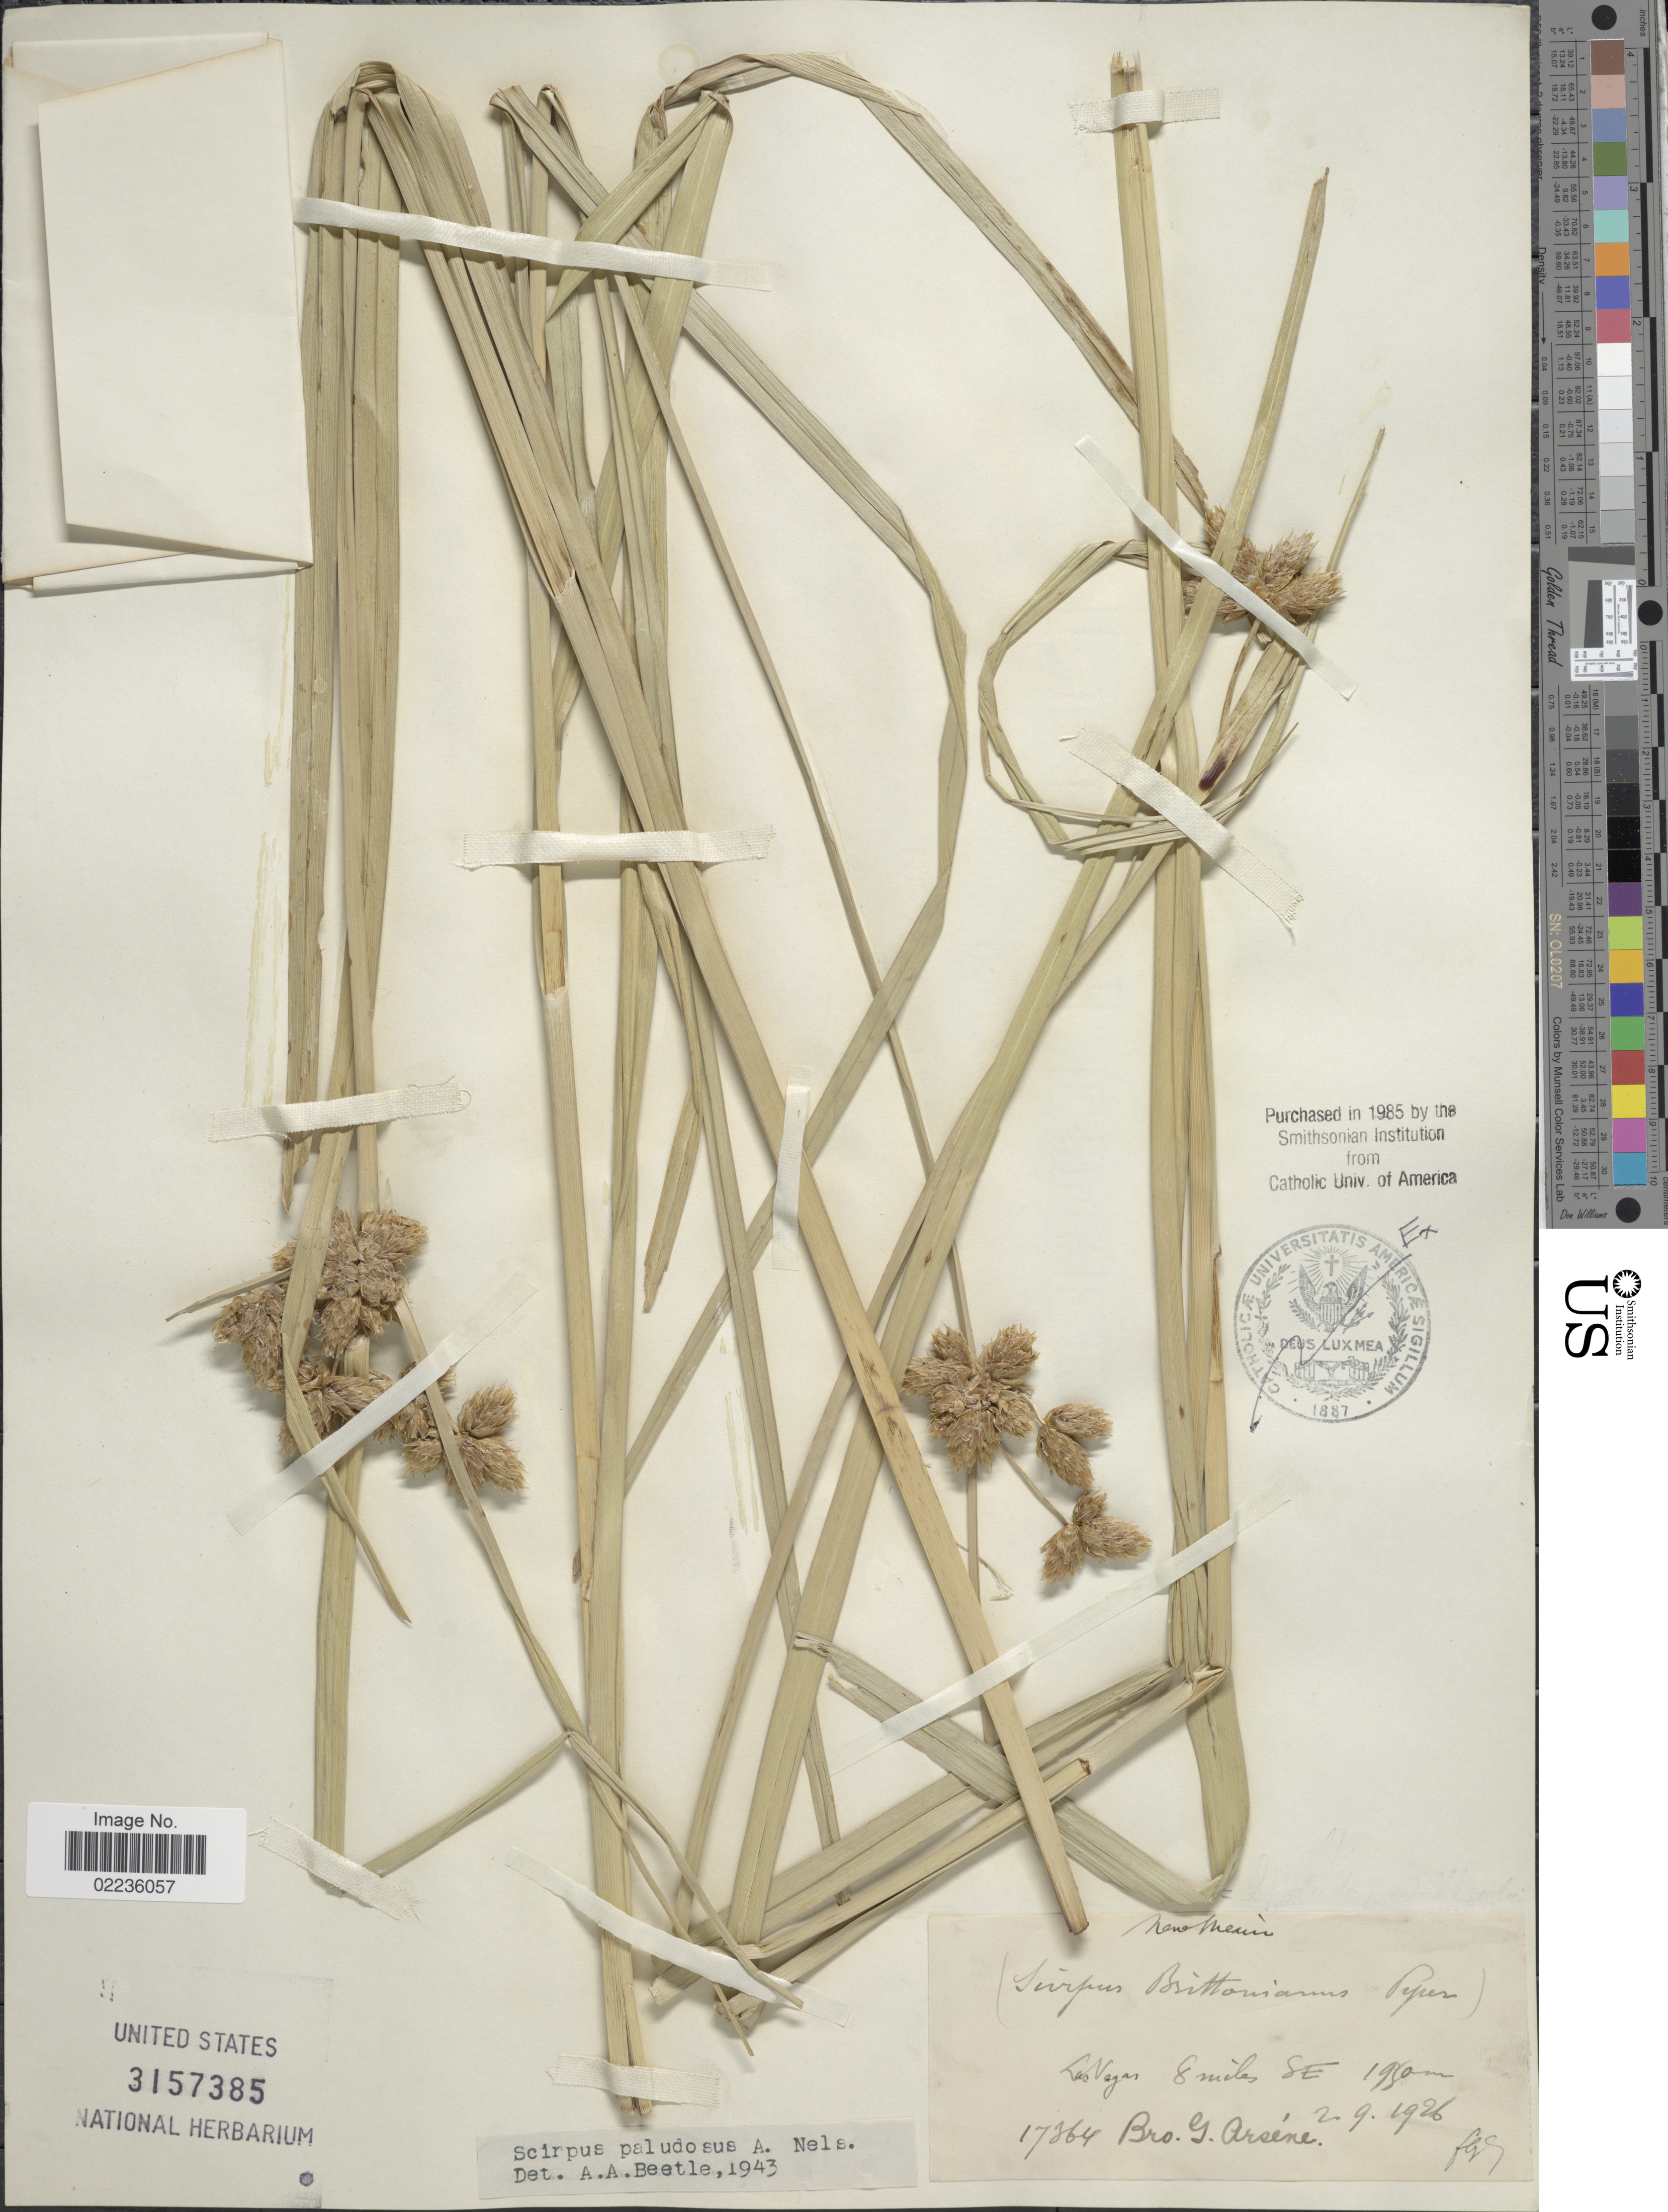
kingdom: Plantae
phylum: Tracheophyta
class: Liliopsida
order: Poales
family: Cyperaceae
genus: Bolboschoenus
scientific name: Bolboschoenus maritimus subsp. paludosus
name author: (A. Nelson) T. Koyama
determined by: Strong, M. T., (US), Smithsonian Institution - National Museum of Natural History (UNITED STATES)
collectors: Bro. G. Arsène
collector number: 17364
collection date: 1926-09-02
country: United States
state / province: New Mexico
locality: Las Vegas 8 miles SE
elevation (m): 1950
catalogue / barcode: US 3157385